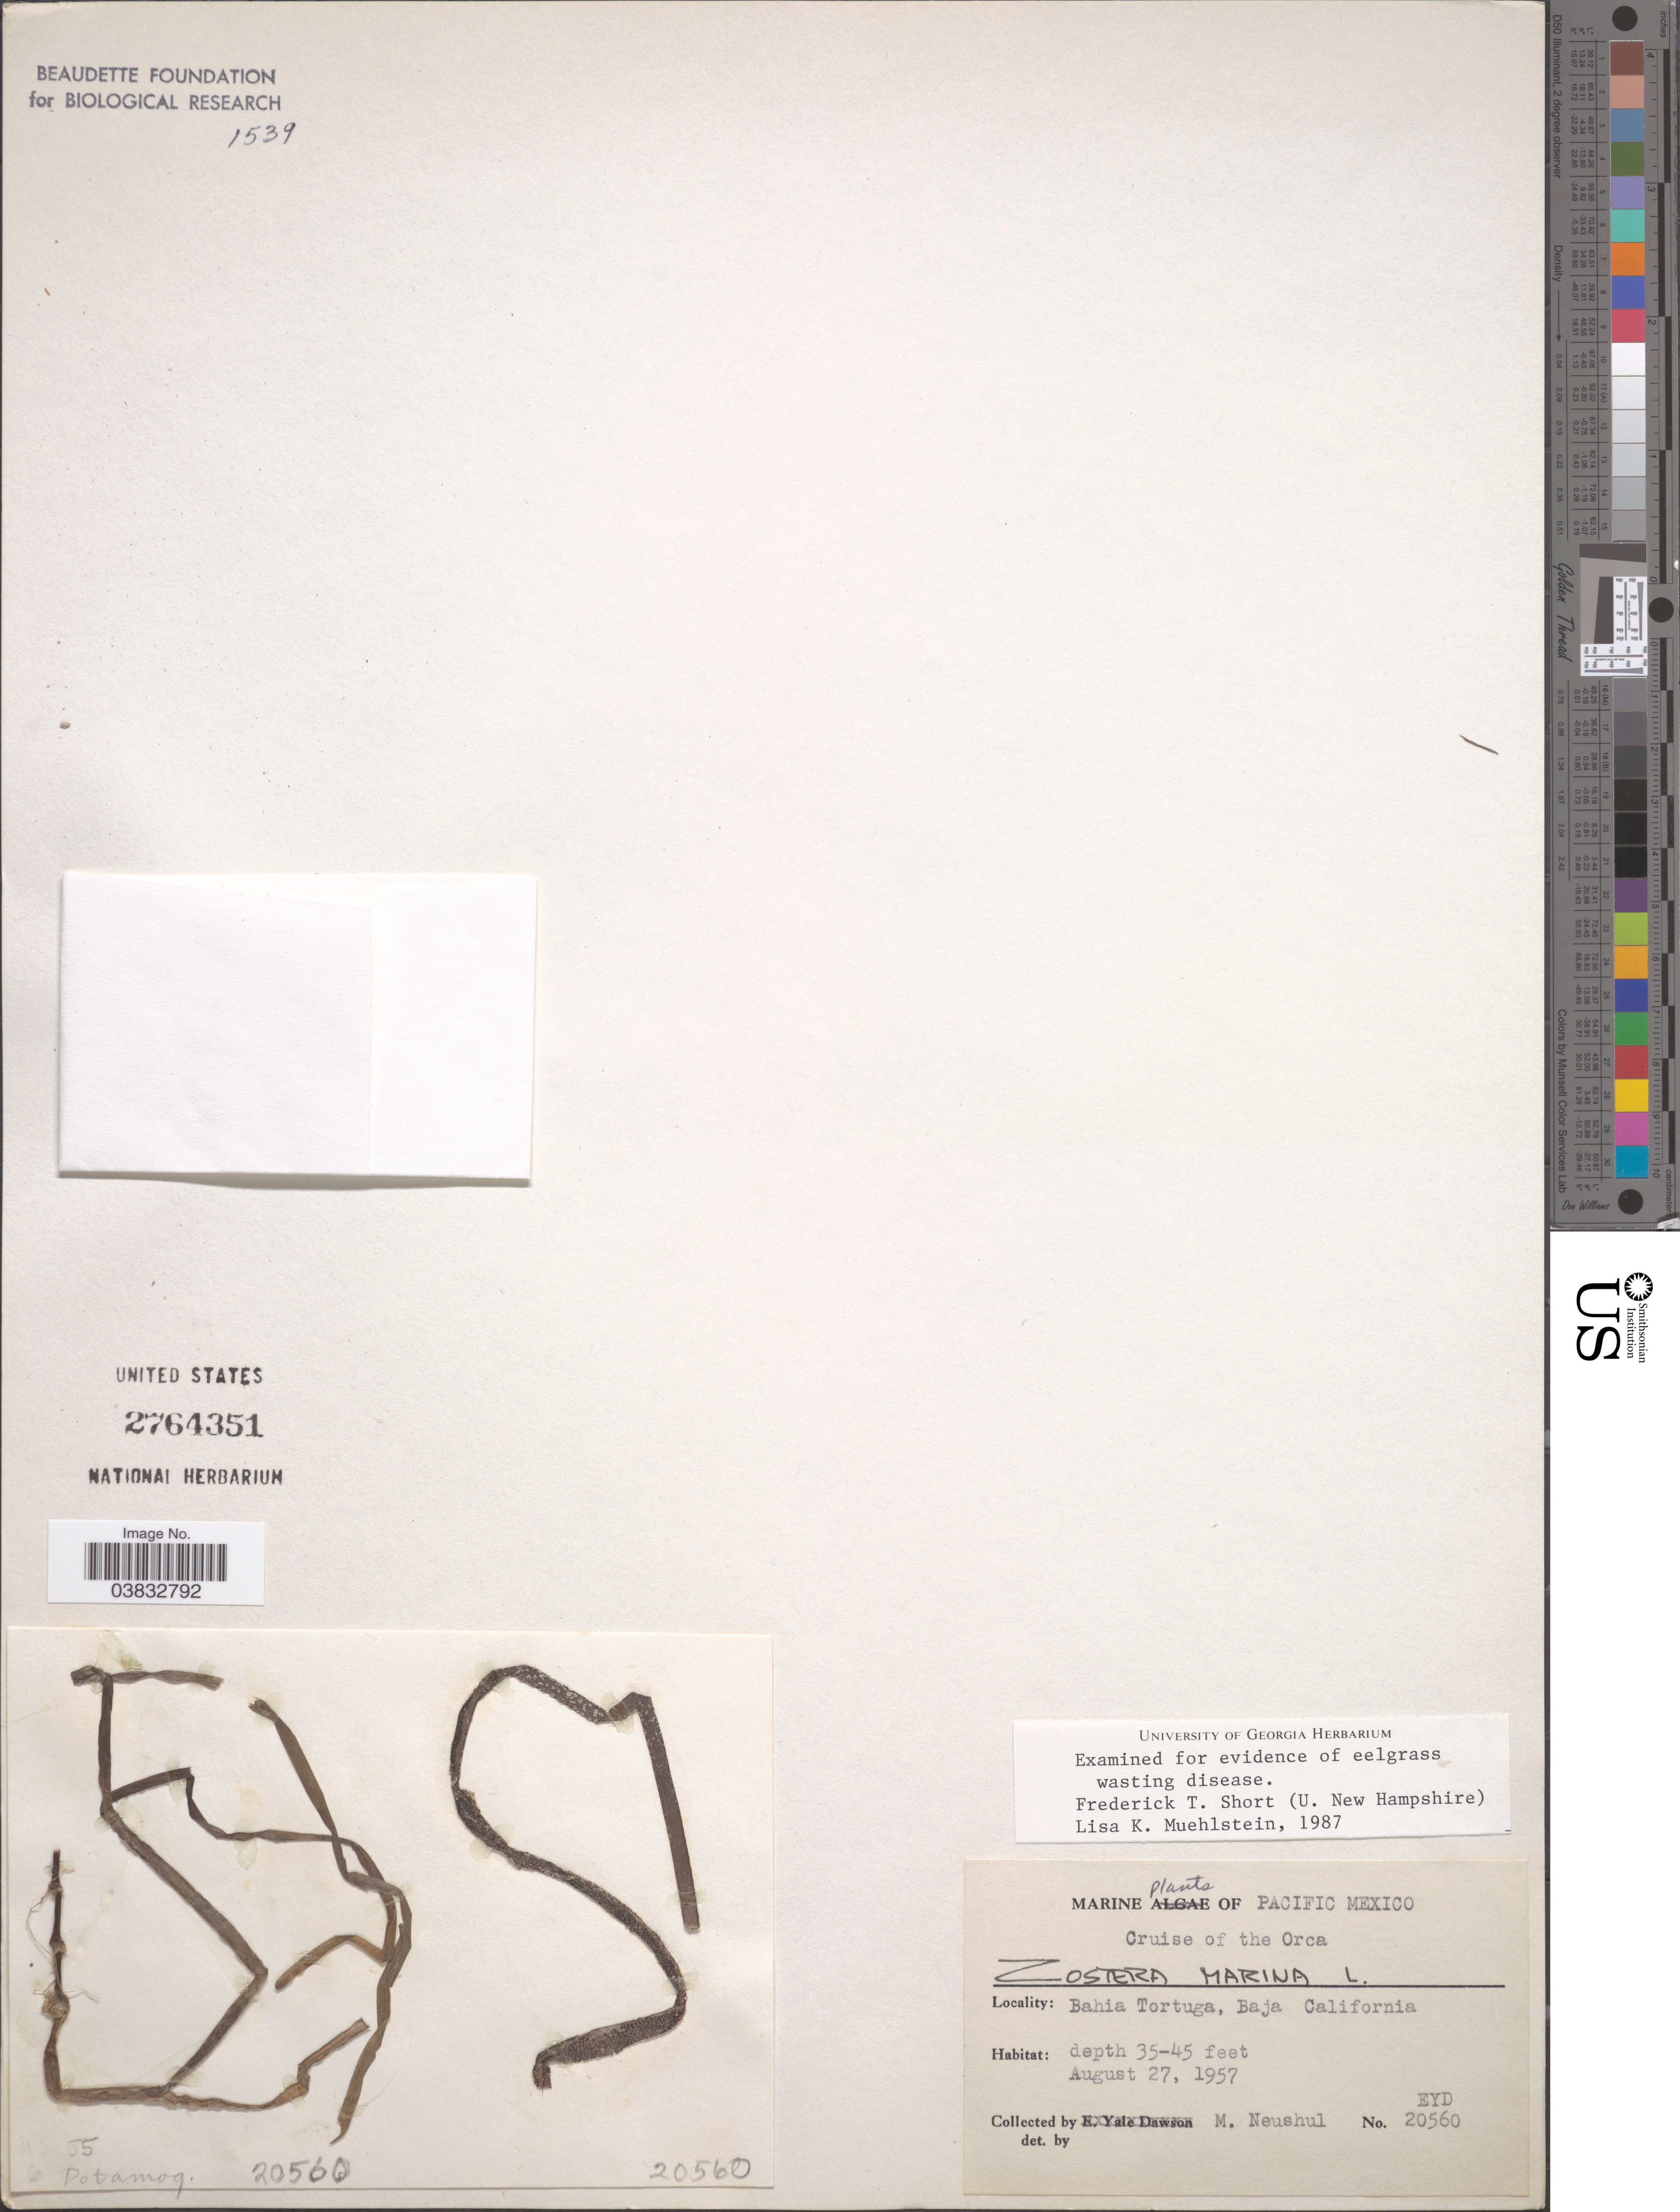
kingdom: Plantae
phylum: Tracheophyta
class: Liliopsida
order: Alismatales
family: Zosteraceae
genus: Zostera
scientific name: Zostera marina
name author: L.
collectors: M. Neushul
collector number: EYD20560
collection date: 1957-08-27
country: Mexico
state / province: Baja California Sur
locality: Pacific Mexico. Cruise of the Orca. Bahia Tortuga.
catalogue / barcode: US 2764351